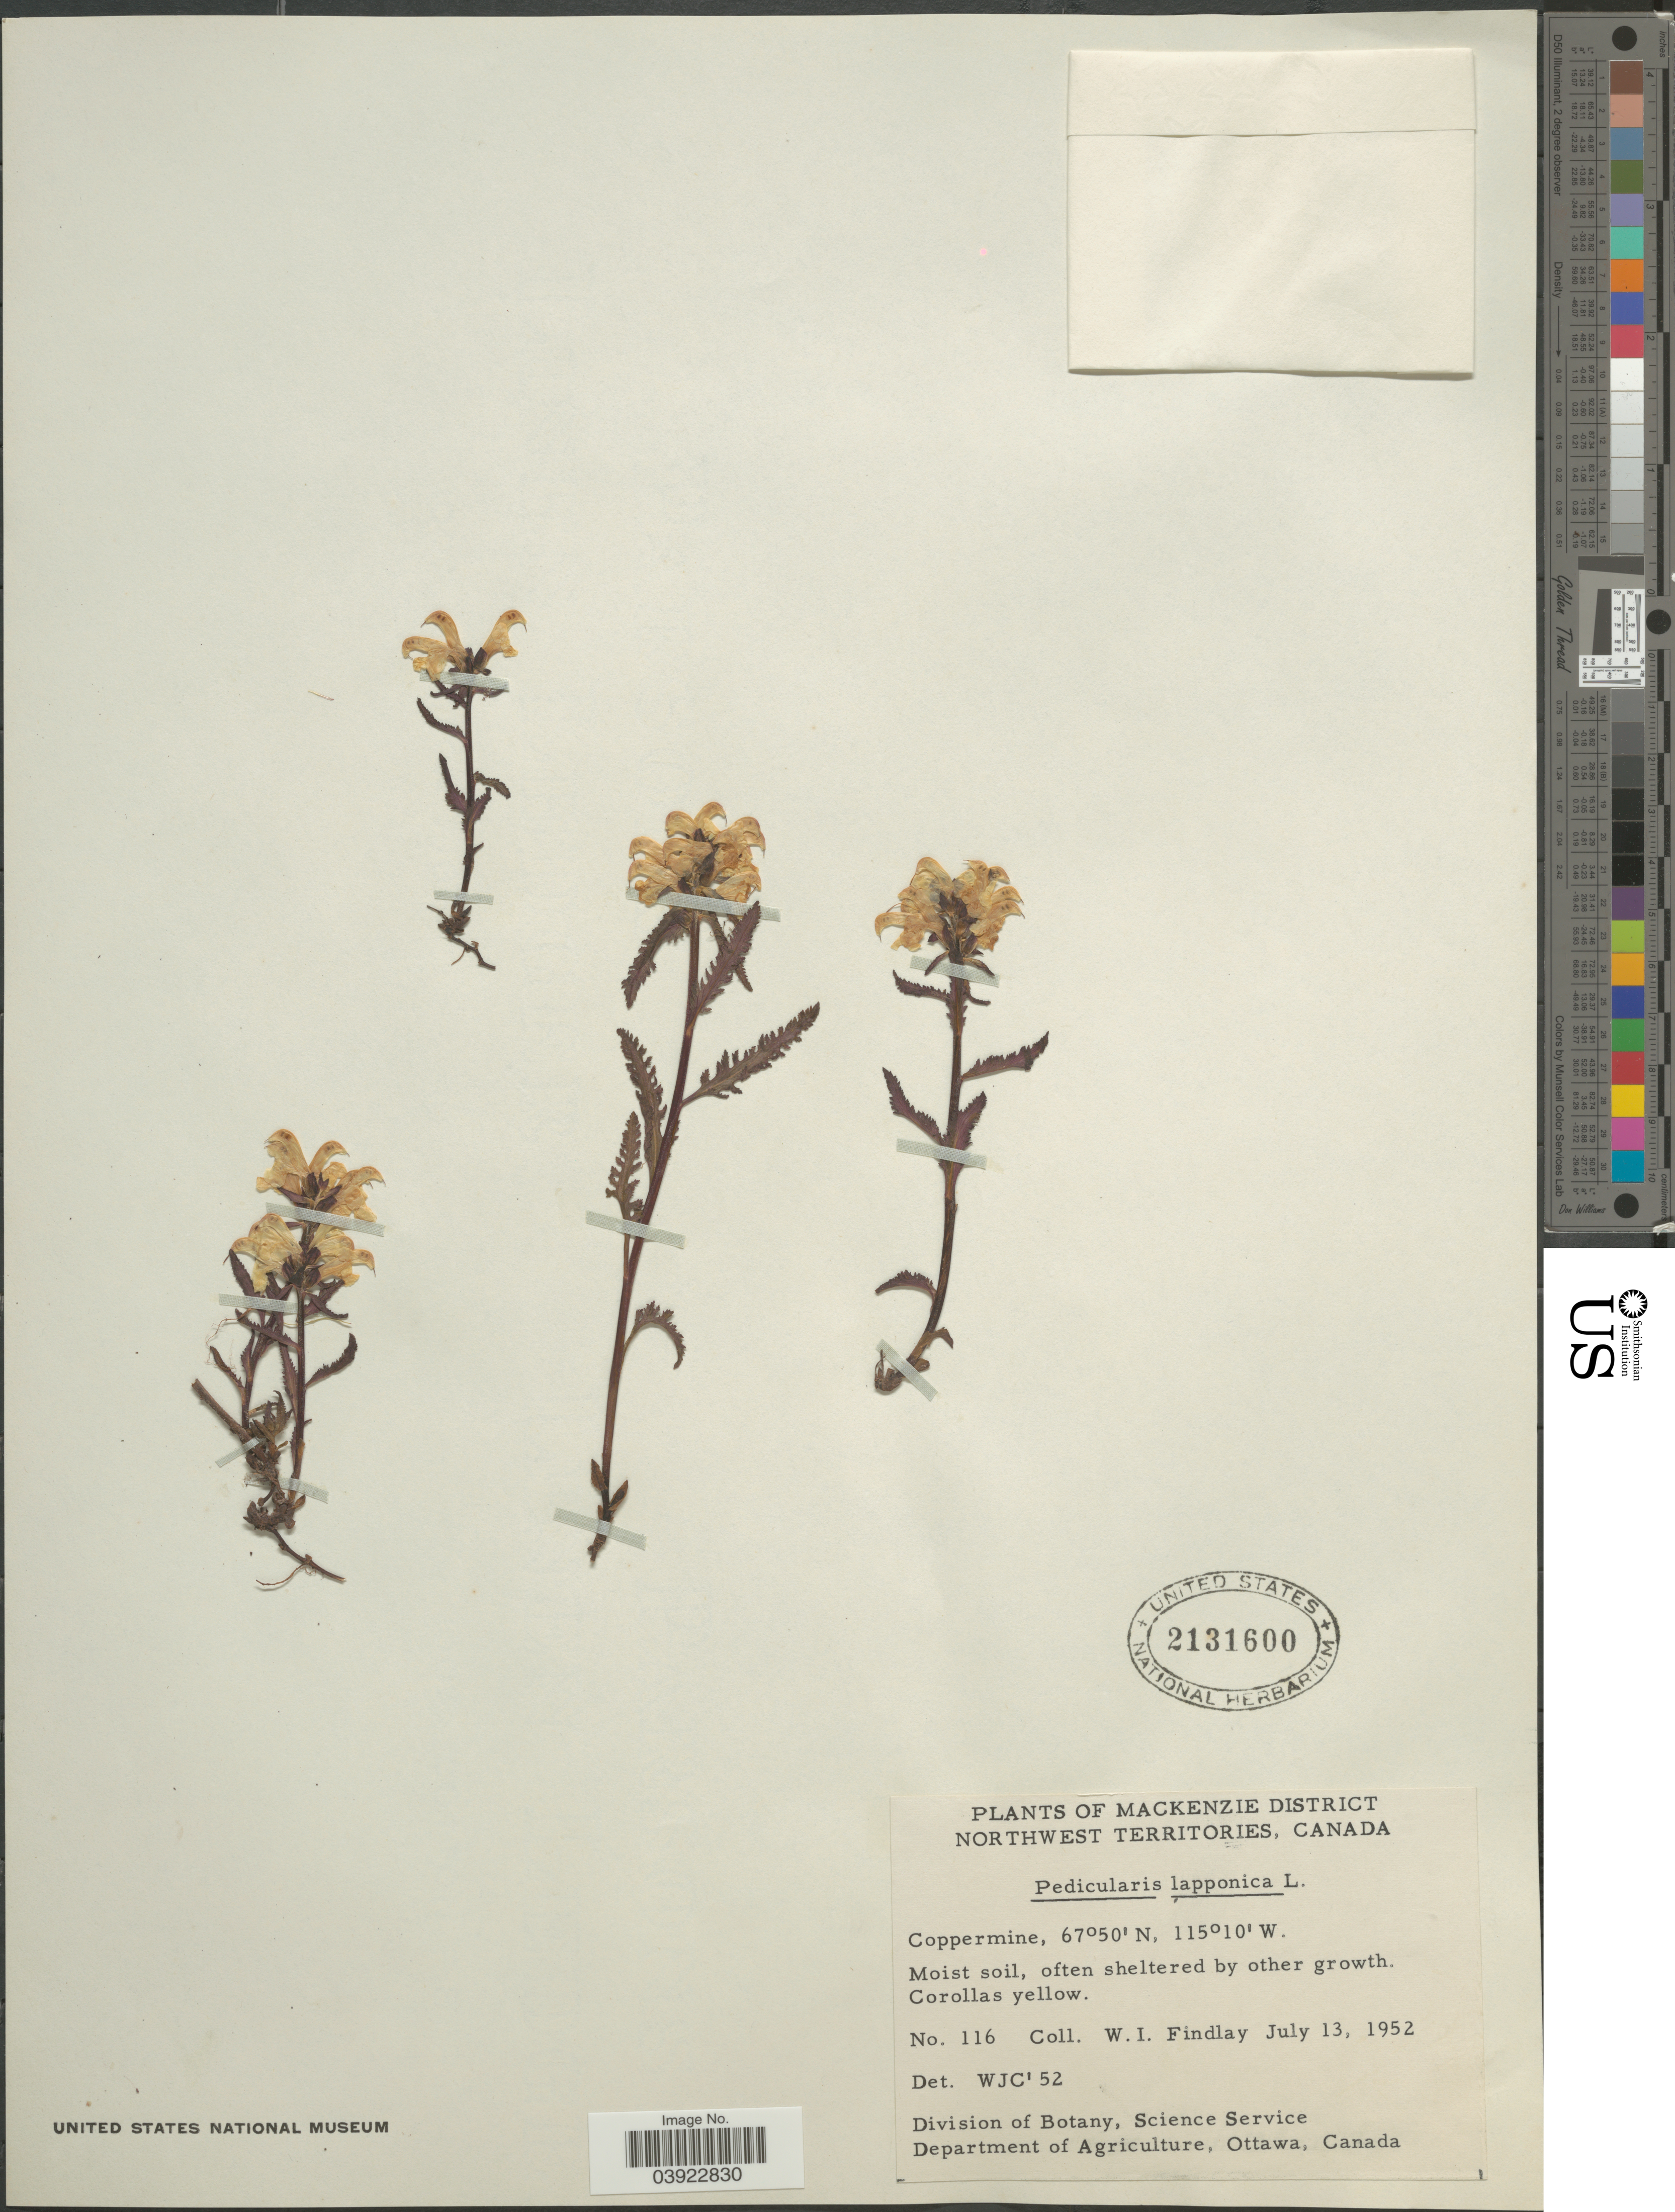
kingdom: Plantae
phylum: Tracheophyta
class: Magnoliopsida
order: Lamiales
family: Orobanchaceae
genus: Pedicularis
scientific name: Pedicularis lapponica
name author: L.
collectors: W. Findlay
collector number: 116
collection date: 1952-07-13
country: Canada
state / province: Northwest Territories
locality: Mackenzie District. Coppermine.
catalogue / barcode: US 2131600